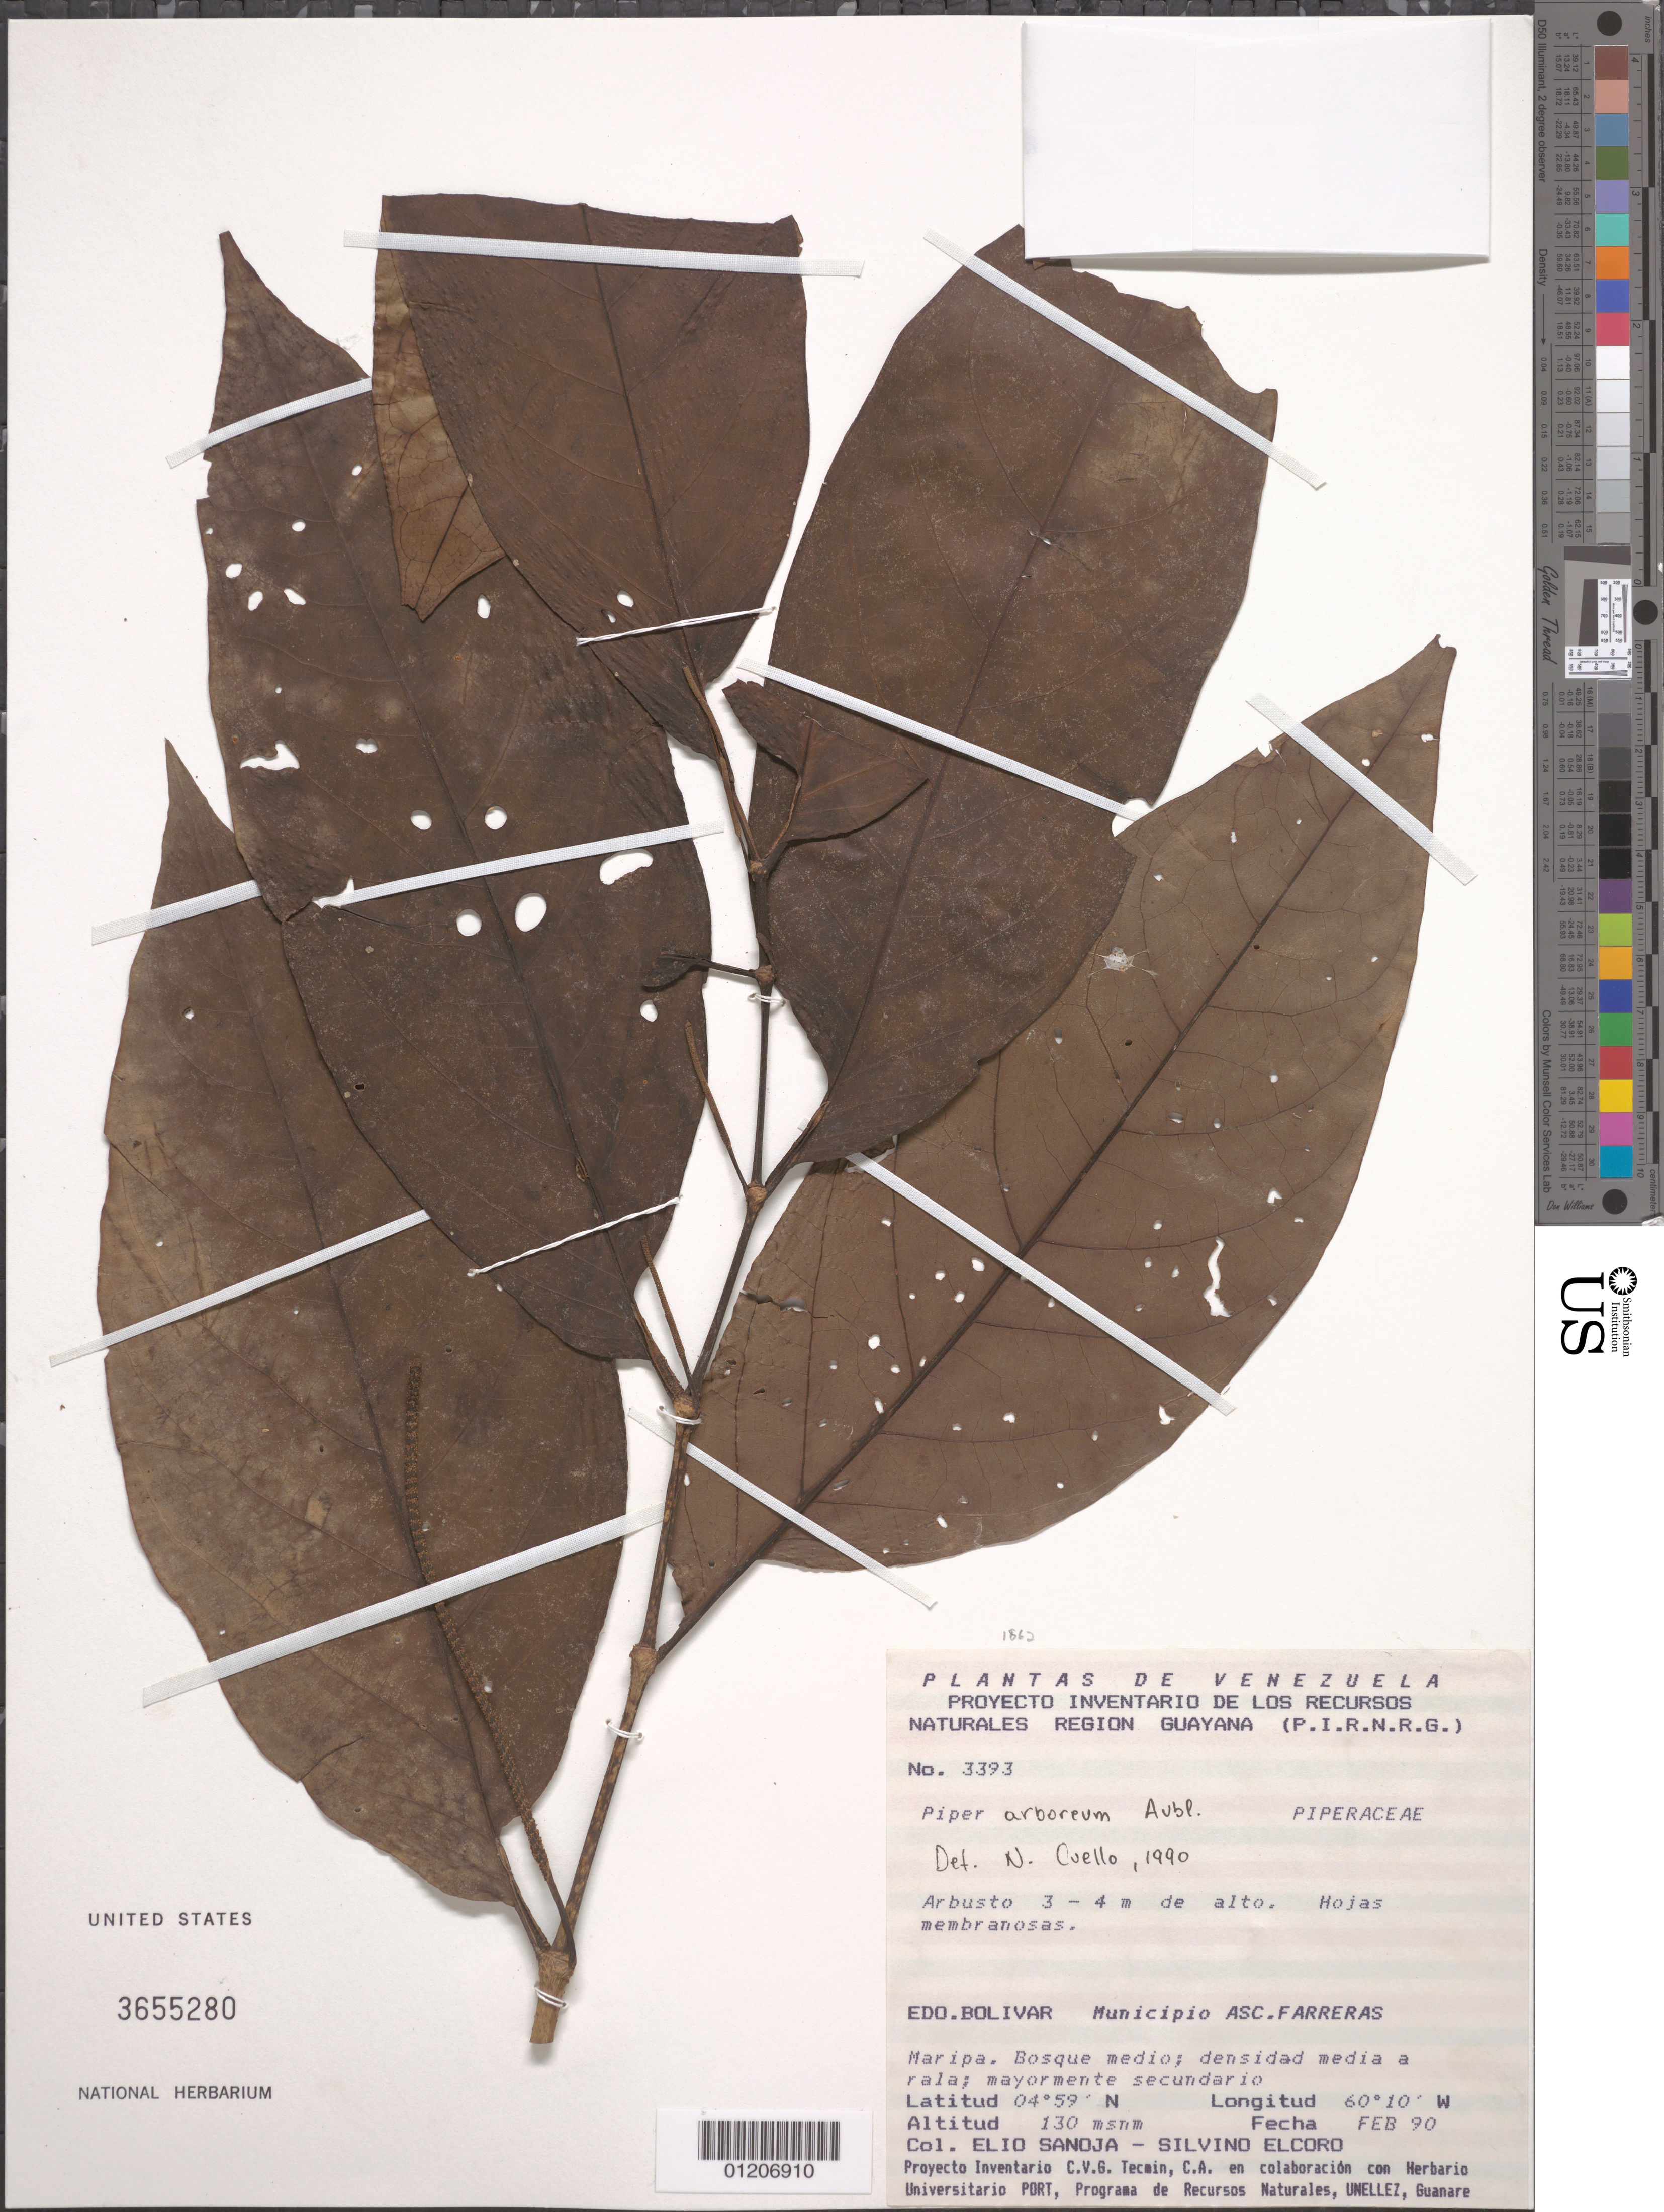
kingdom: Plantae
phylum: Tracheophyta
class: Magnoliopsida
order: Piperales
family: Piperaceae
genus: Piper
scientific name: Piper arboreum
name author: Aubl.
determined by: Cuello, Nidia L.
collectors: E. Sanoja & S. Elcoro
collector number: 3393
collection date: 1990-02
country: Venezuela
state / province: Bolívar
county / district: Sucre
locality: Maripa-Ariapo, Ascención Farreras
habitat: Bosque medio; densidad media a rala; mayoremente secundario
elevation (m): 130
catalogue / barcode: US 3655280